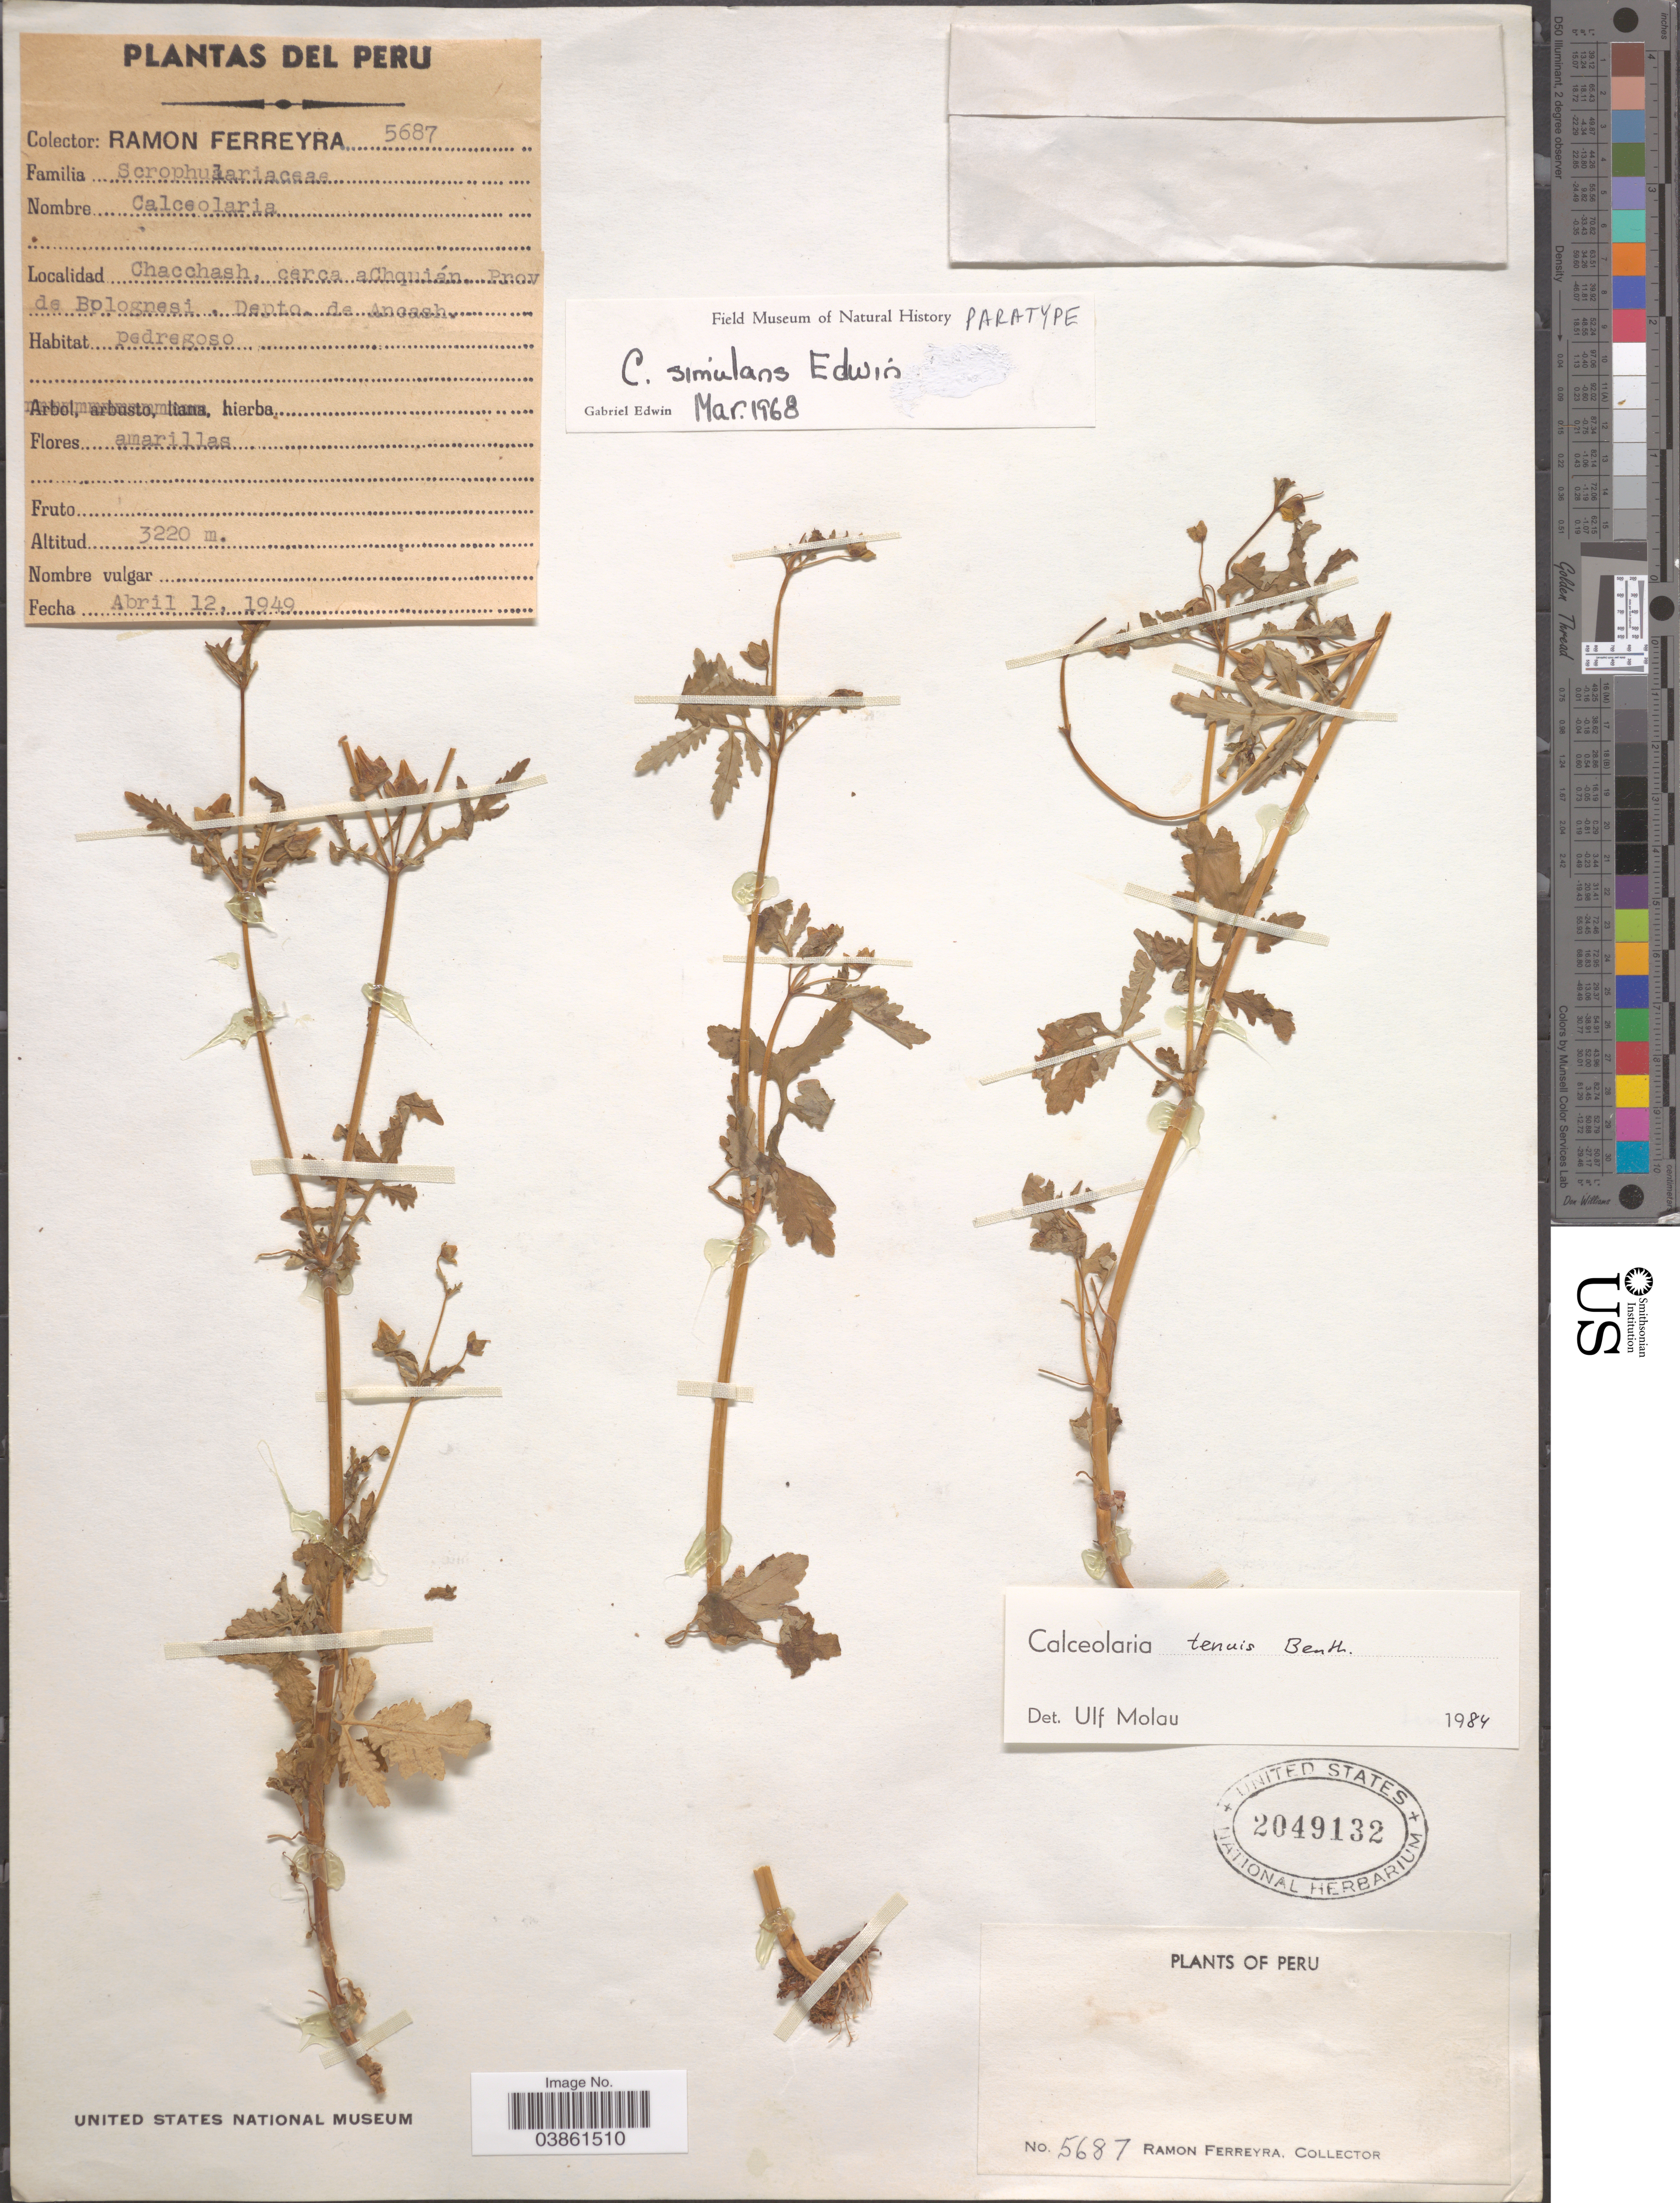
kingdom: Plantae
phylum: Tracheophyta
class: Magnoliopsida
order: Lamiales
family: Calceolariaceae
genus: Calceolaria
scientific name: Calceolaria tenuis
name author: Benth.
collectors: R. A. Ferreyra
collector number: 5687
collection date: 1949-04-12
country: Peru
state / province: Ancash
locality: Chacchash, cerca a Chquián. Prov. de Bolognesi, Depto. de Ancash.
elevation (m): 3220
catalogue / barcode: US 2049132